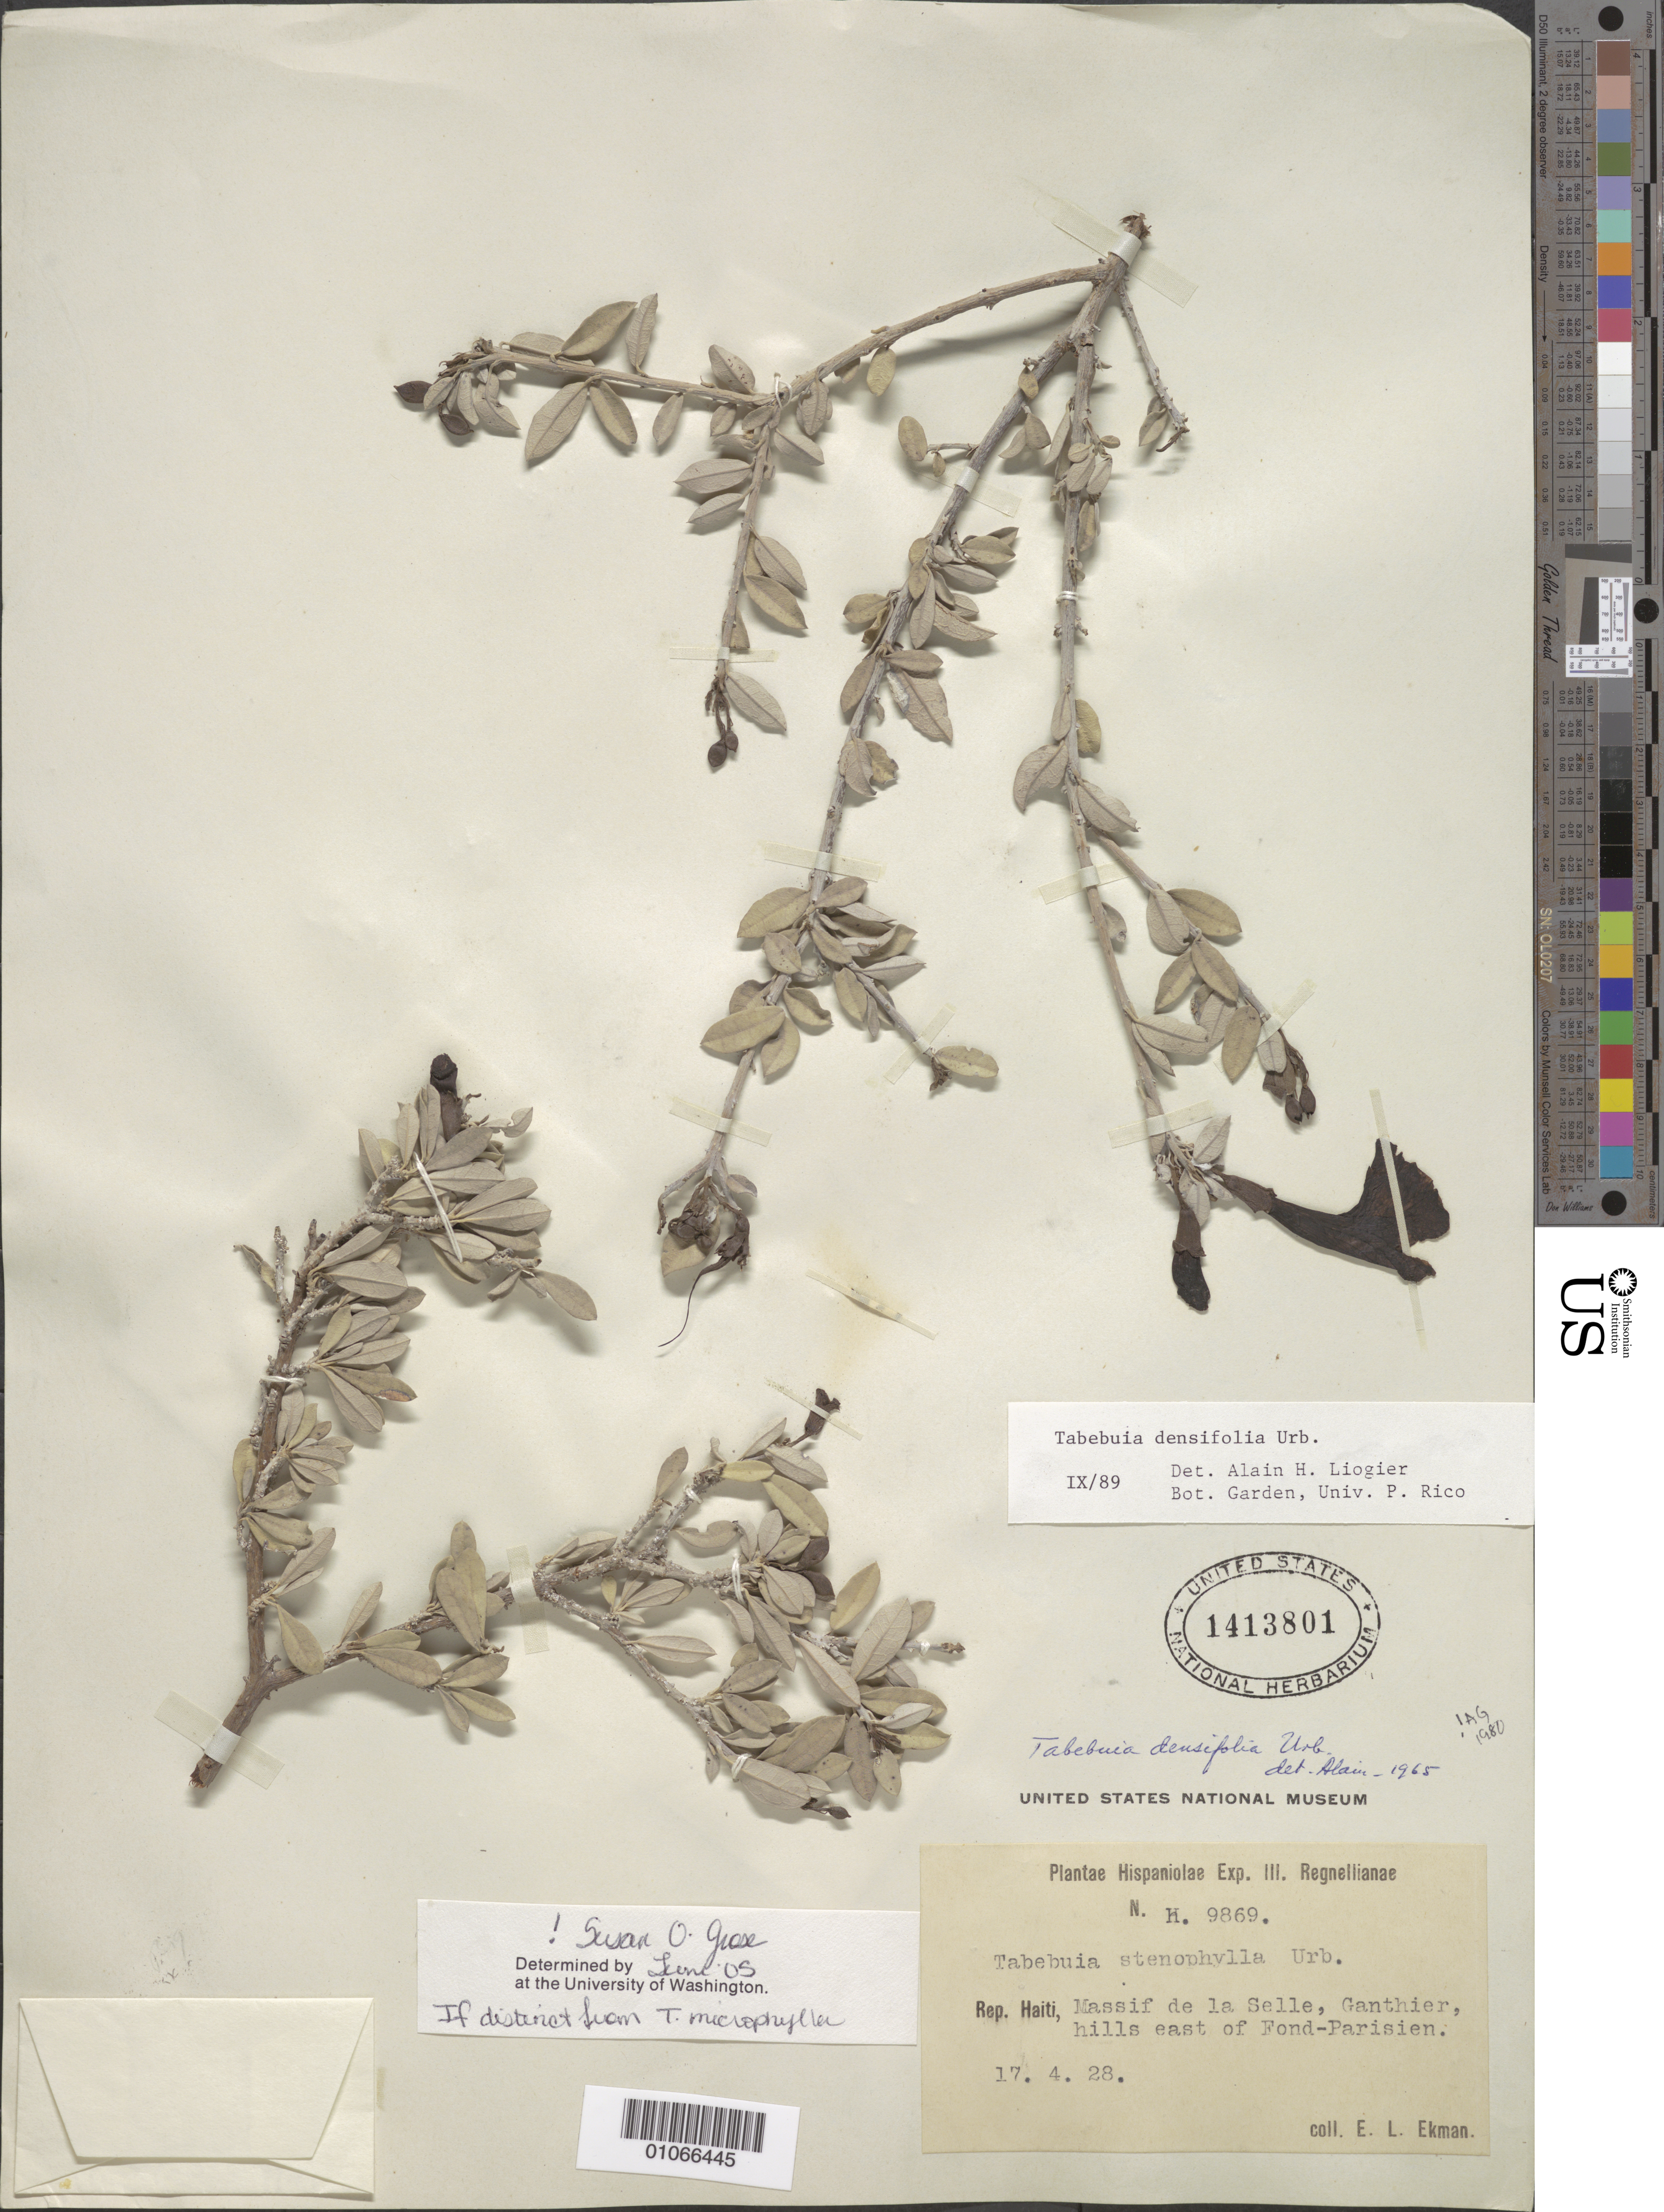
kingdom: Plantae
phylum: Tracheophyta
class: Magnoliopsida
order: Lamiales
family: Bignoniaceae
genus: Tabebuia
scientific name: Tabebuia densifolia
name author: Urb.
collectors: E. L. Ekman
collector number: H 9869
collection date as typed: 17 Apr 1928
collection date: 1928-04-17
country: Haiti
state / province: Óuest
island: Hispaniola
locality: Massif de la Selle, Ganthier, hills east of Fond-Parisien.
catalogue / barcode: US 1413801